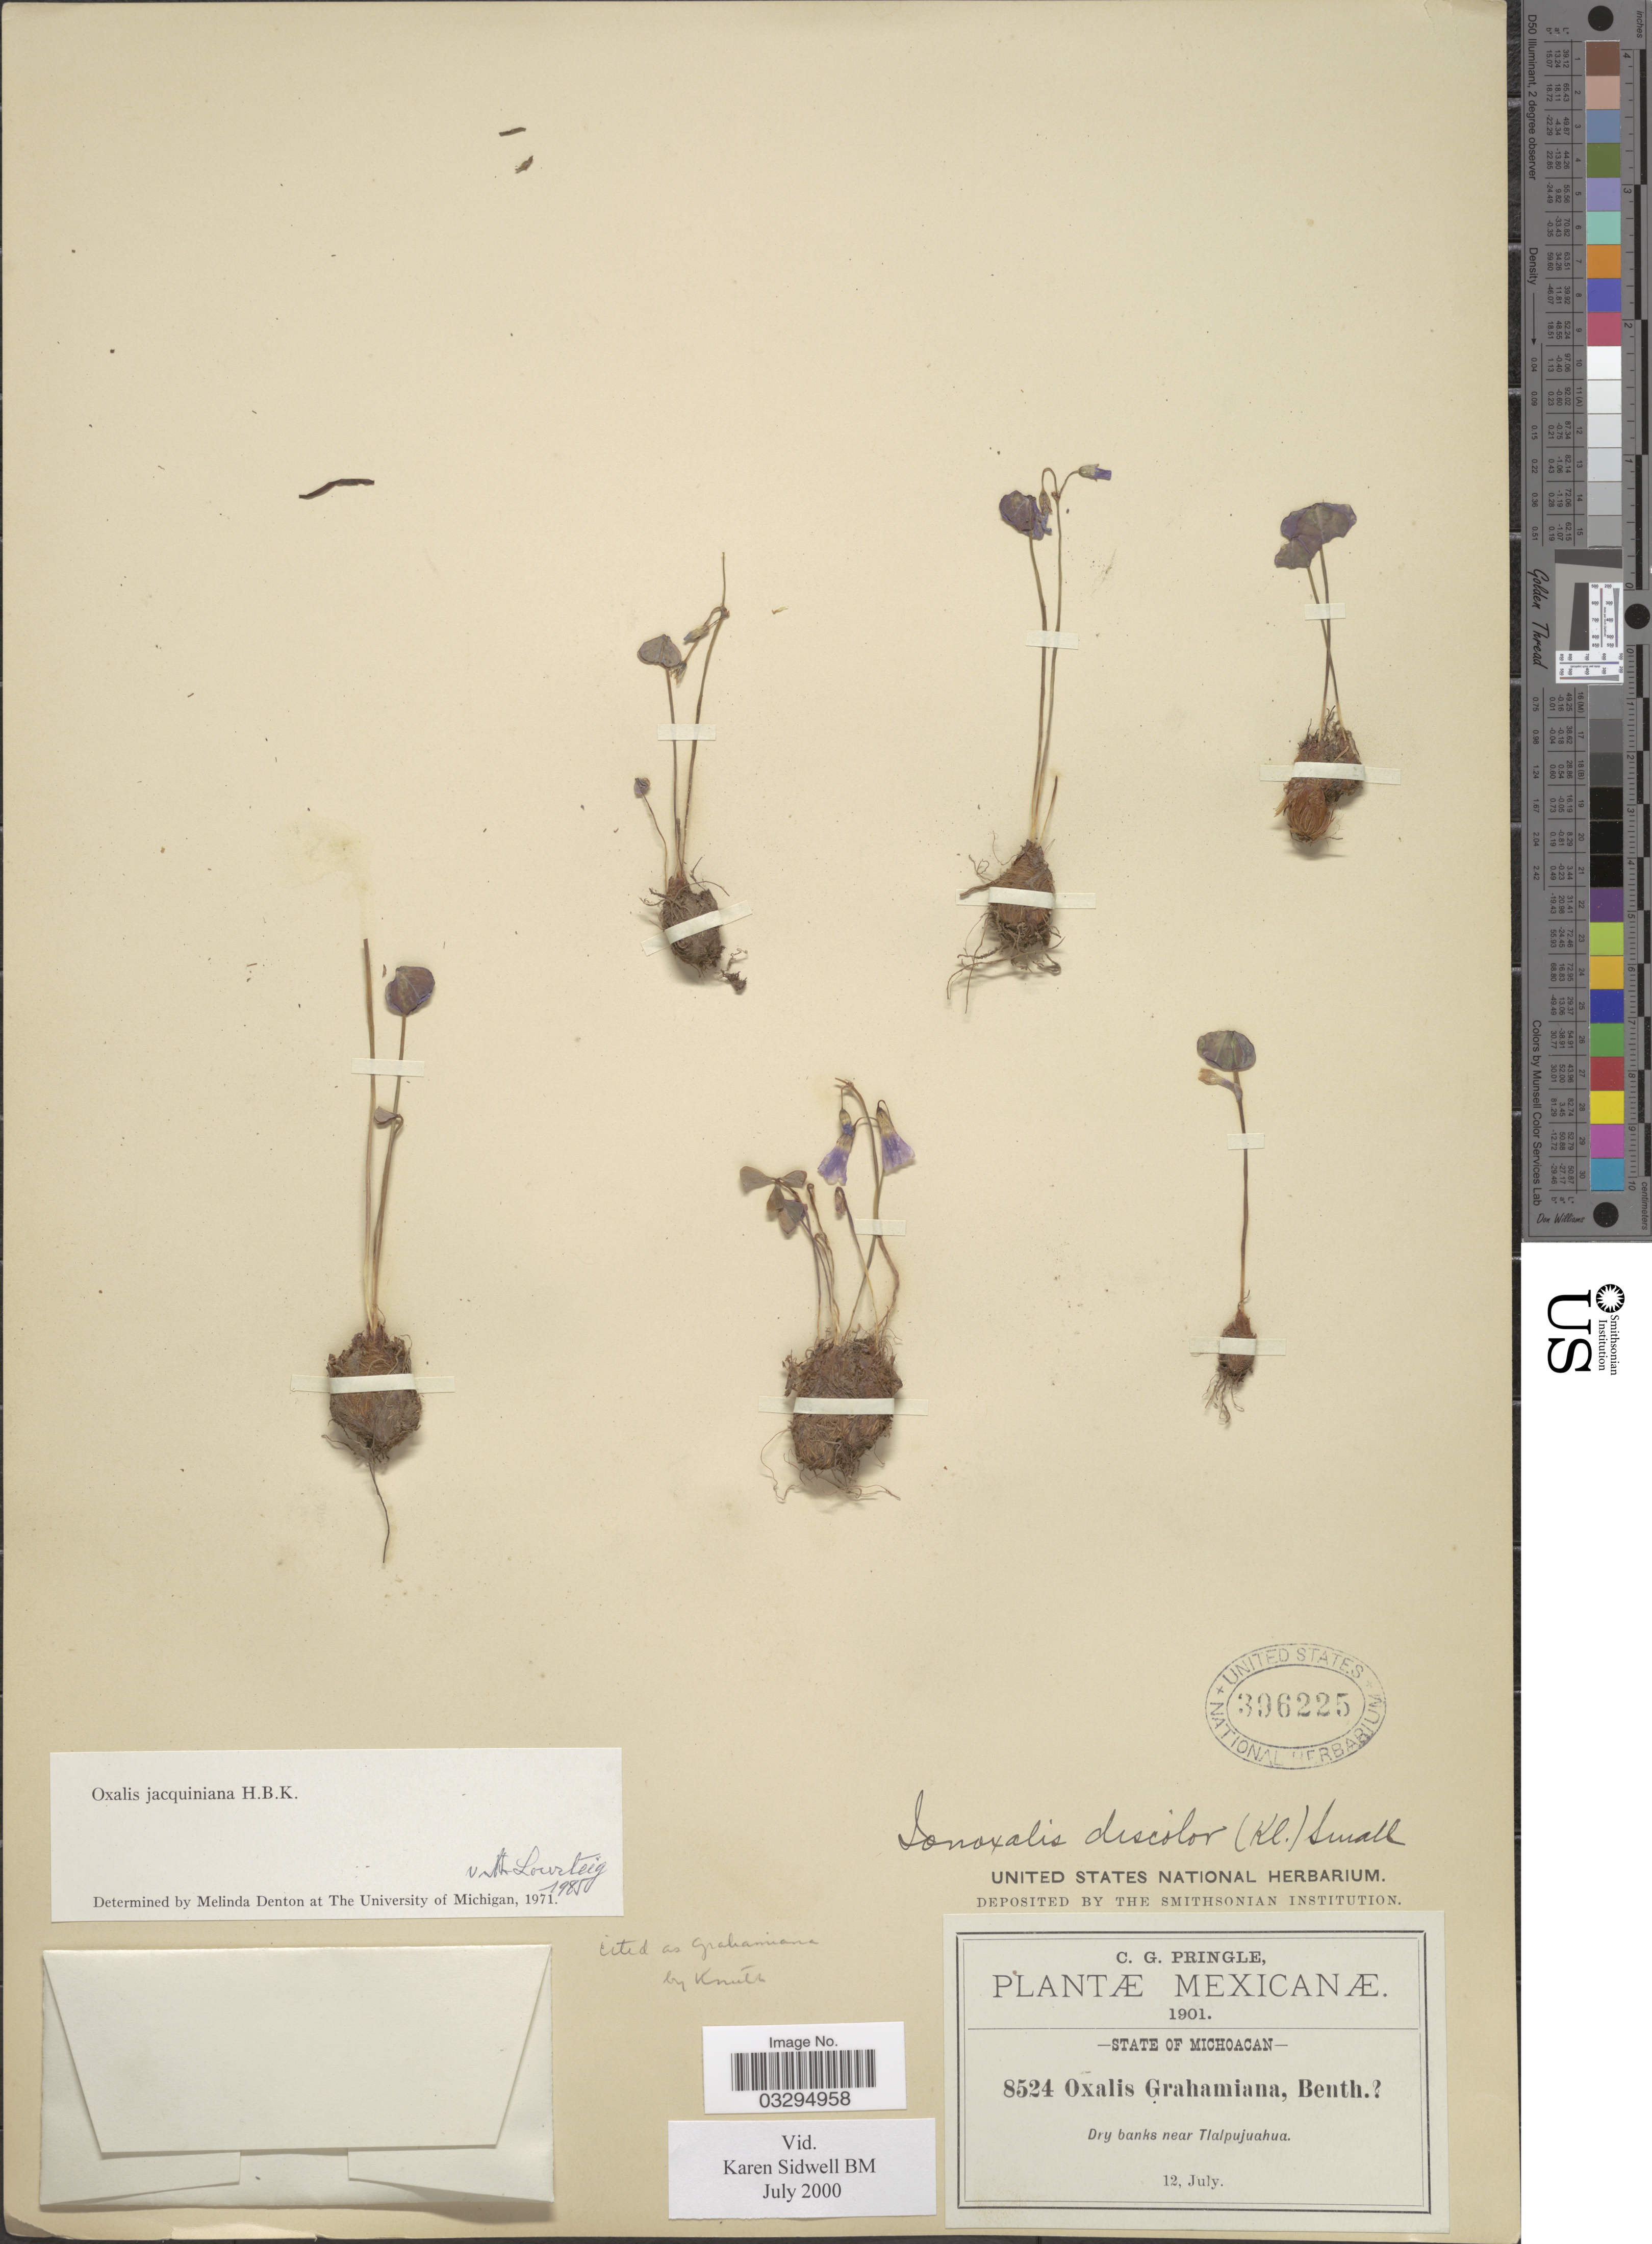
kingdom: Plantae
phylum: Tracheophyta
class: Magnoliopsida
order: Oxalidales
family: Oxalidaceae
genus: Oxalis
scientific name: Oxalis jacquiniana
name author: Kunth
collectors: C. G. Pringle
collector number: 8524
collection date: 1901-07-12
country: Mexico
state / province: Michoacán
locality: Dry banks near Tlalpujuahua.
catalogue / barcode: US 396225